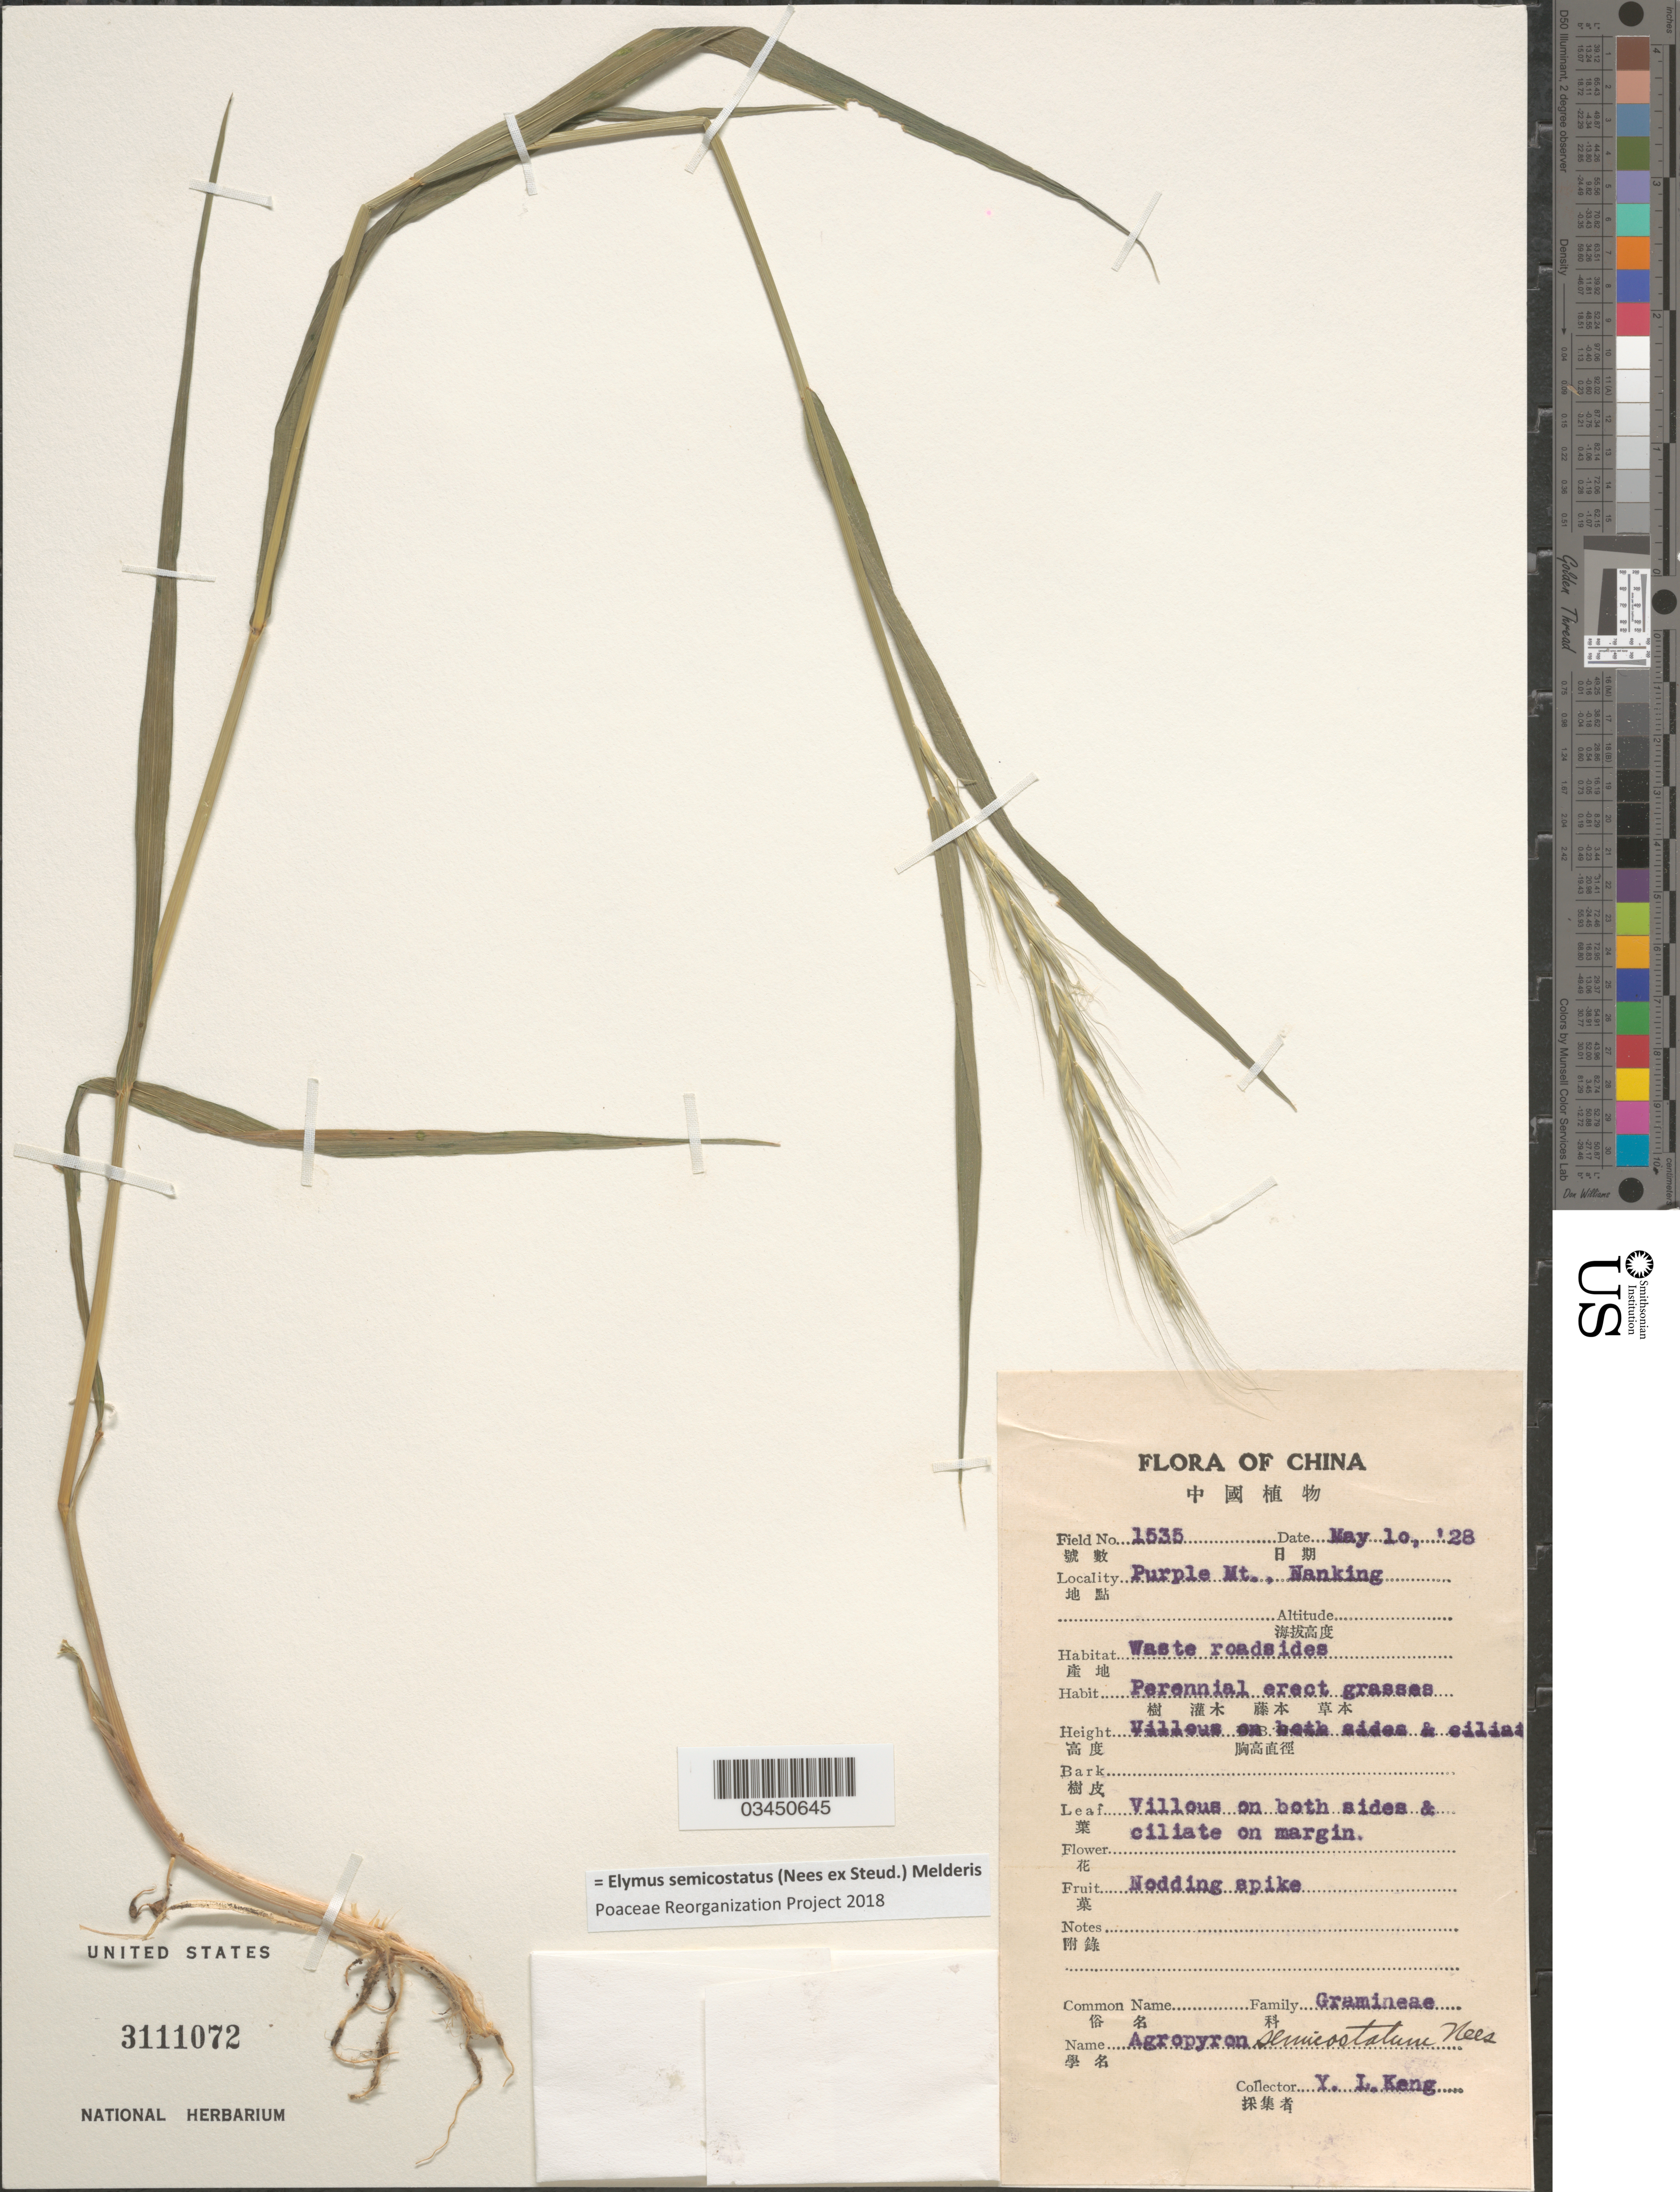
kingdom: Plantae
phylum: Tracheophyta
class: Liliopsida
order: Poales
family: Poaceae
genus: Elymus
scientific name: Elymus semicostatus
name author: (Nees ex Steud.) Melderis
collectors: Y. L. Keng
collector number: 1535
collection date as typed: Transcribed d/m/y: 10/5/28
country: China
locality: Purple Mt., Nanking.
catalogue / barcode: US 3111072